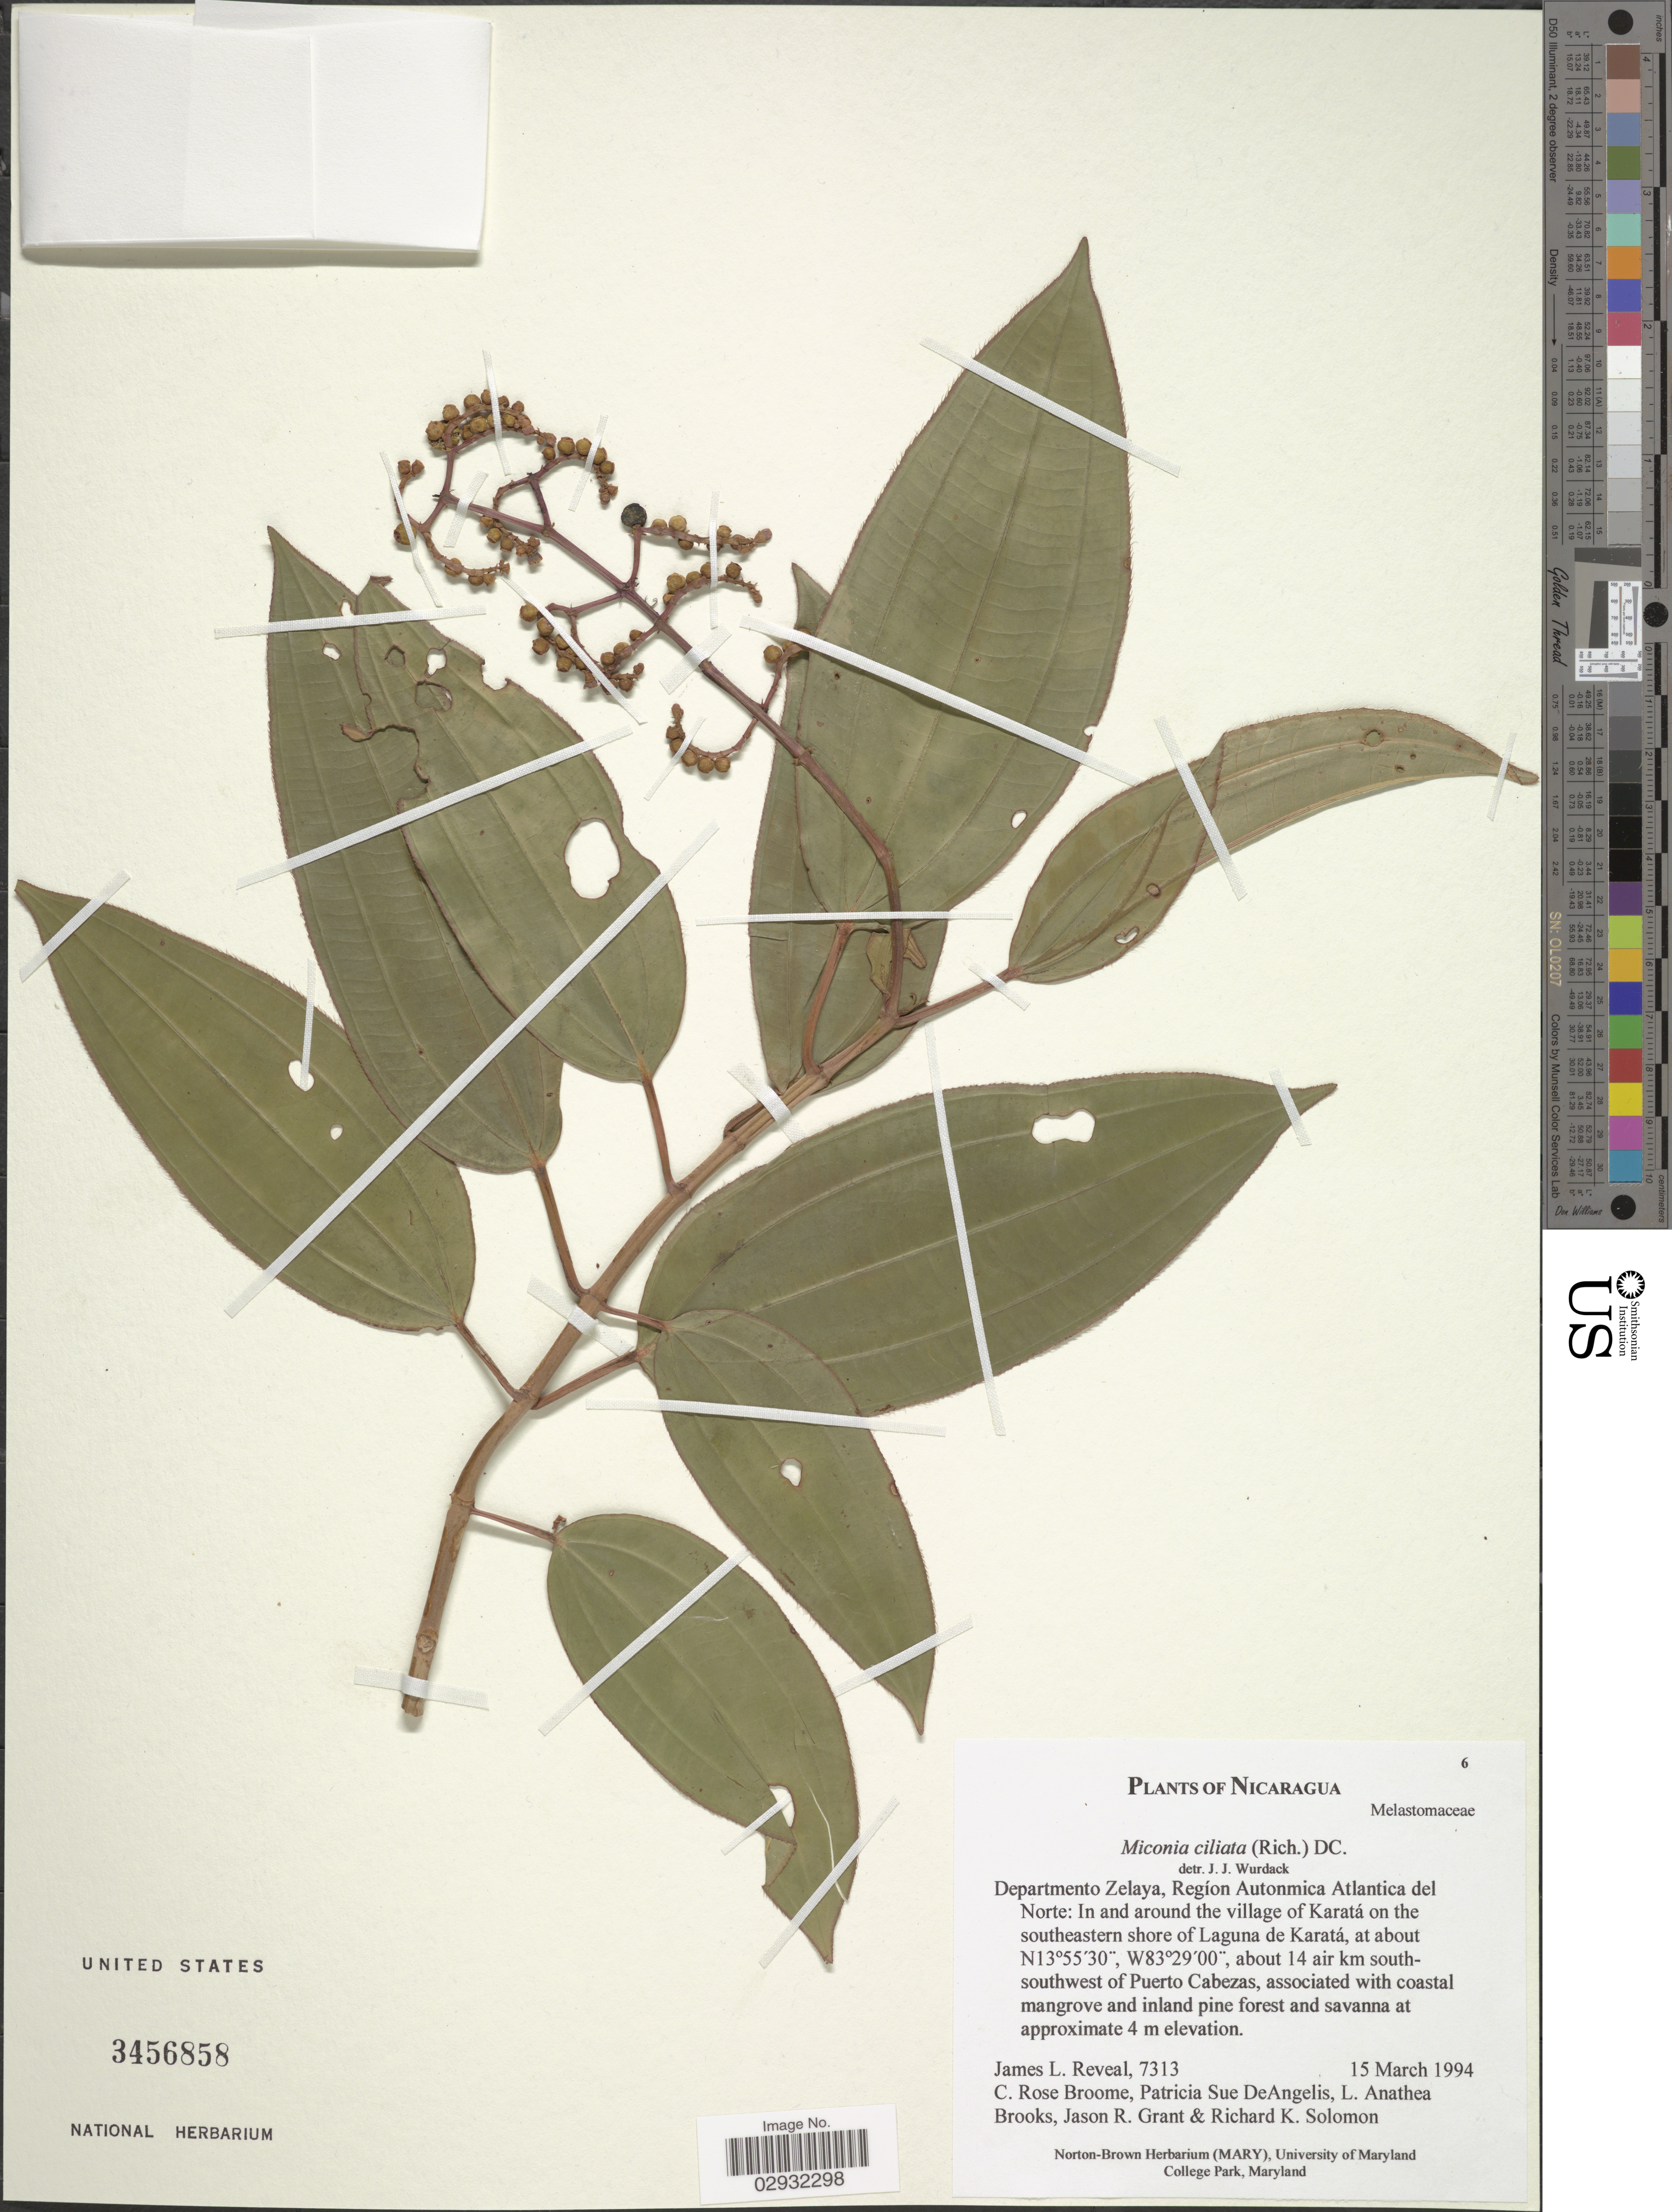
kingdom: Plantae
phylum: Tracheophyta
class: Magnoliopsida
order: Myrtales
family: Melastomataceae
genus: Miconia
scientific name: Miconia ciliata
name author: (Rich.) DC.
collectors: J. L. Reveal, C. R. Broome, P. DeAngelis, L. Anathea & et al.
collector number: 7313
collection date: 1944-03-15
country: Nicaragua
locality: Departamento Zelaya, Regíon Autonmica Atlantica del Norte: In and around the village of Karatá on the southeastern shore of Laguna de Karatá. About 14 air km south-southwest of Puerto Cabezas.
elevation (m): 4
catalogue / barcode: US 3456858